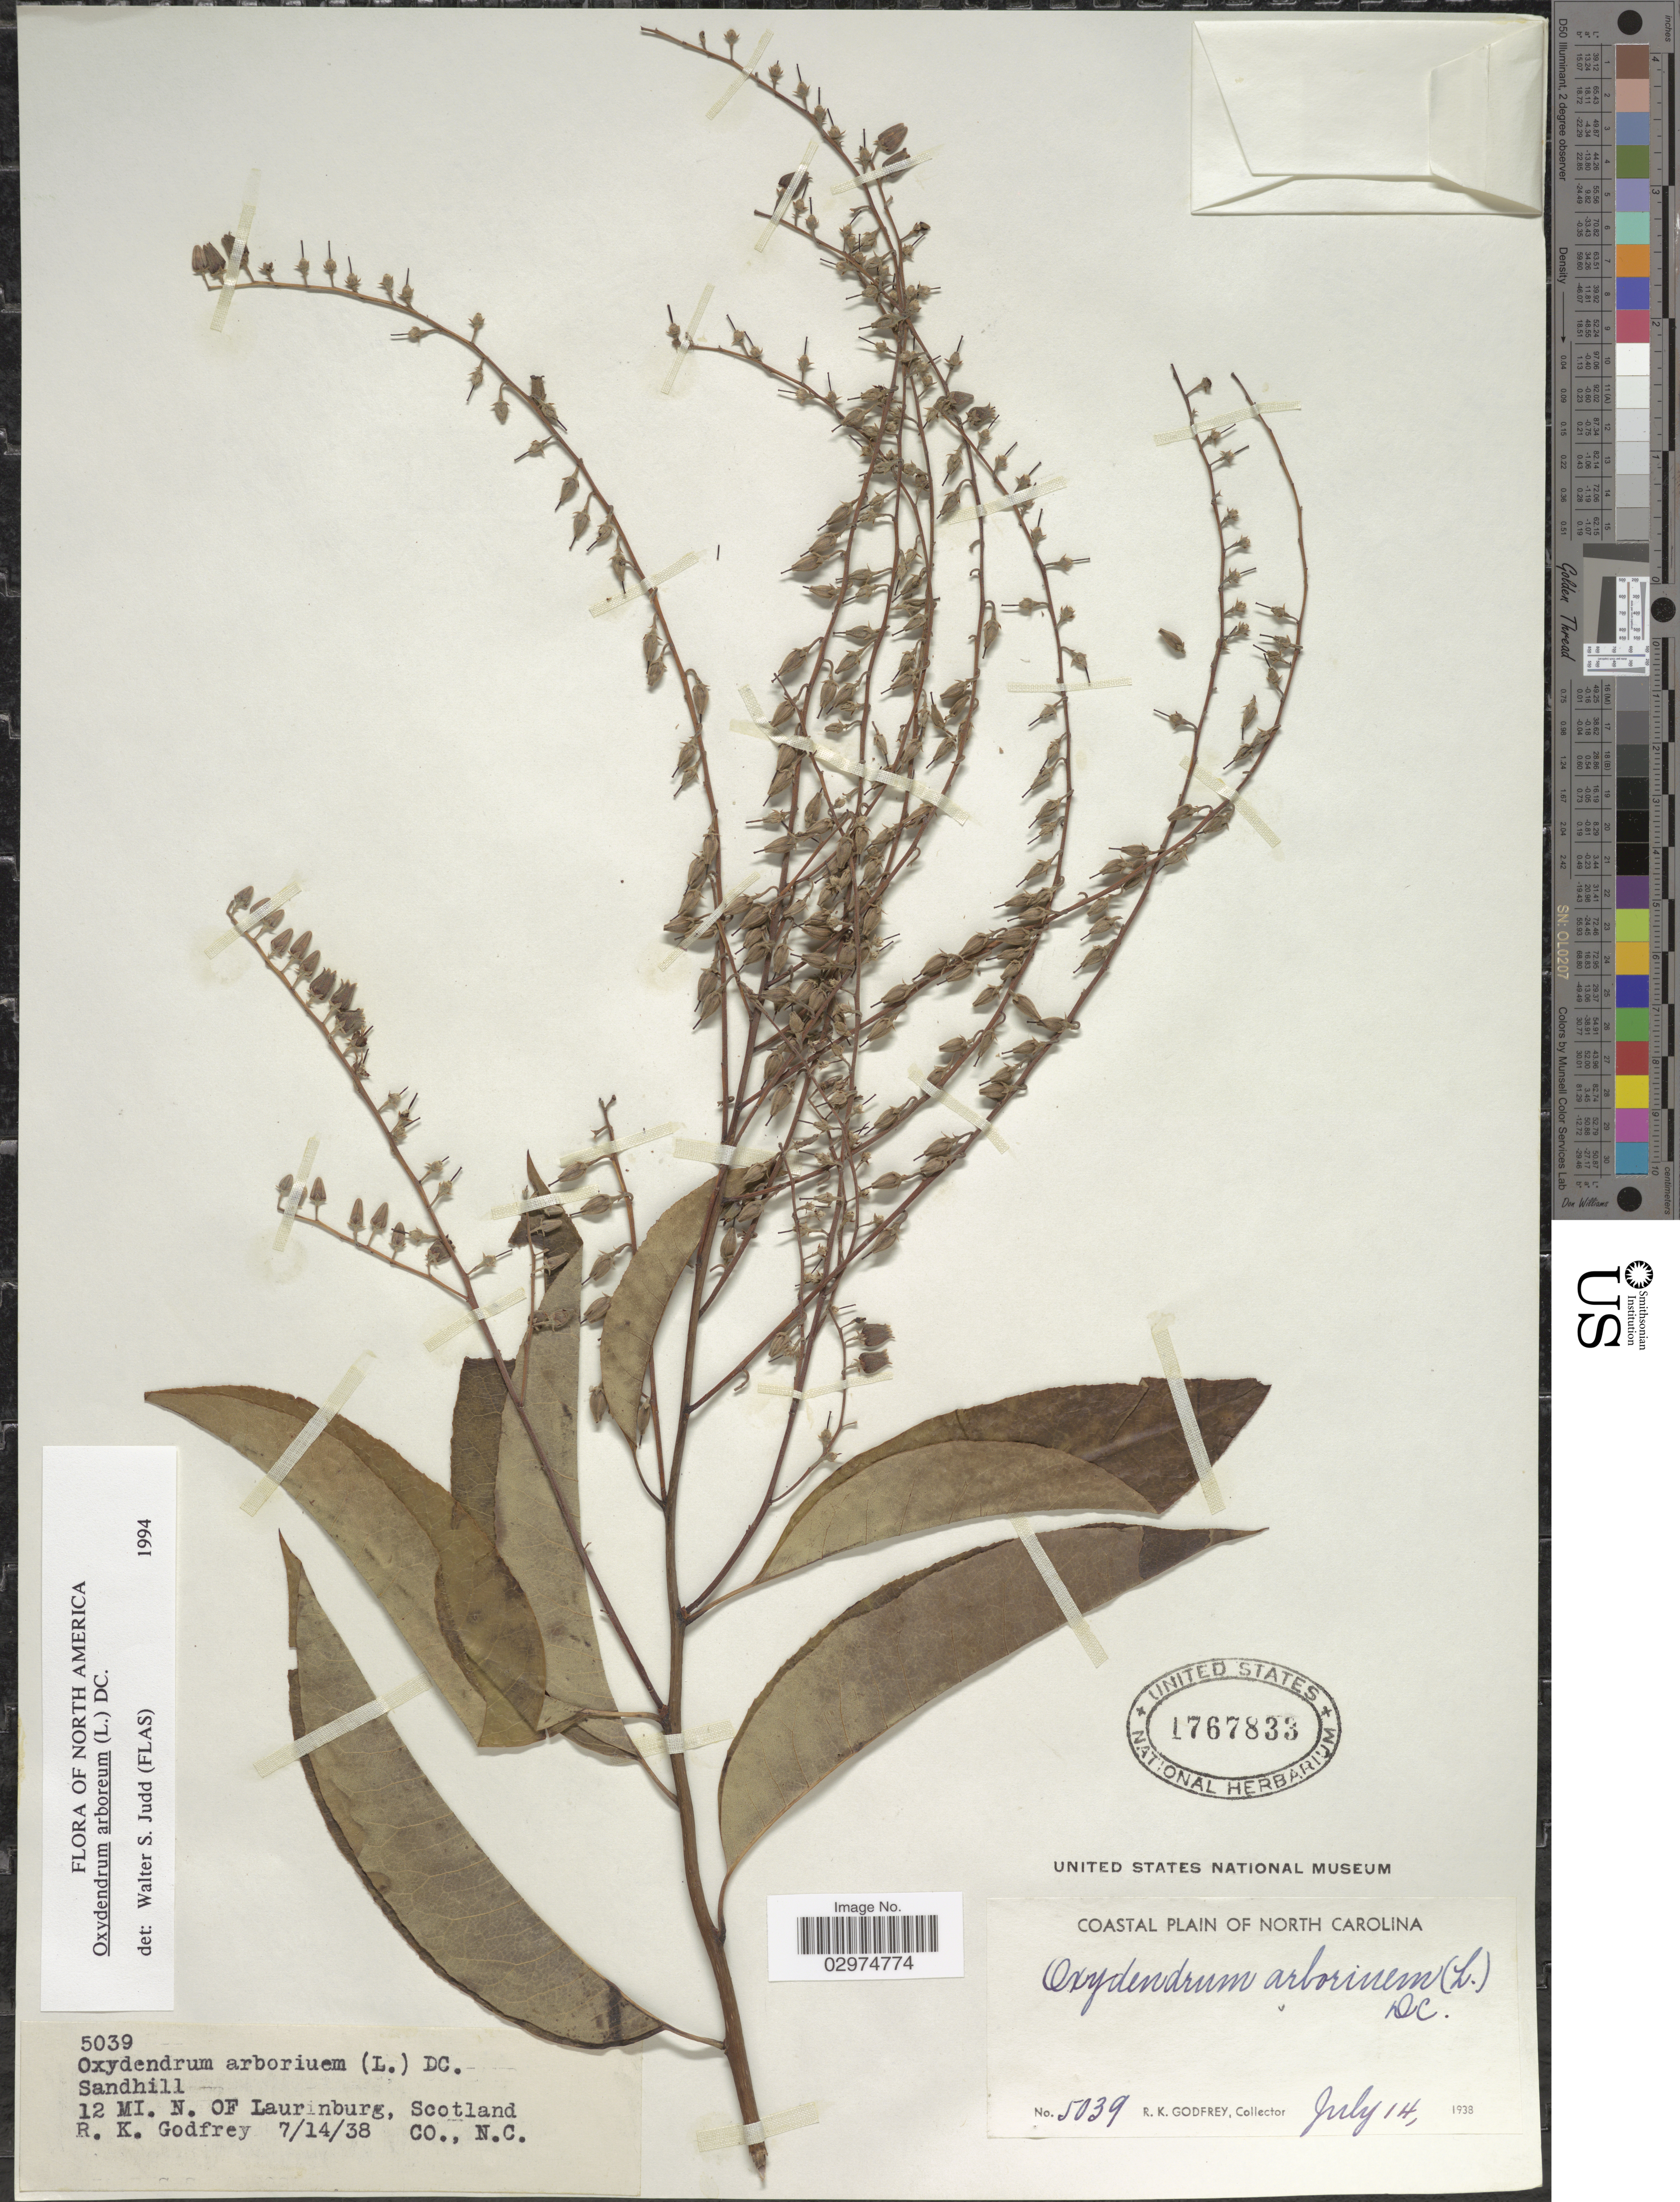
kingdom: Plantae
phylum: Tracheophyta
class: Magnoliopsida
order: Ericales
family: Ericaceae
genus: Oxydendrum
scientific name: Oxydendrum arboreum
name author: (L.) DC.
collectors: R. K. Godfrey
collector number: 5039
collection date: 1938-07-14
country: United States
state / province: North Carolina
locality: Coastal Plain of North Carolina, 12 MI. N. of Laurinburg, Scotland.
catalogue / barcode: US 1767833